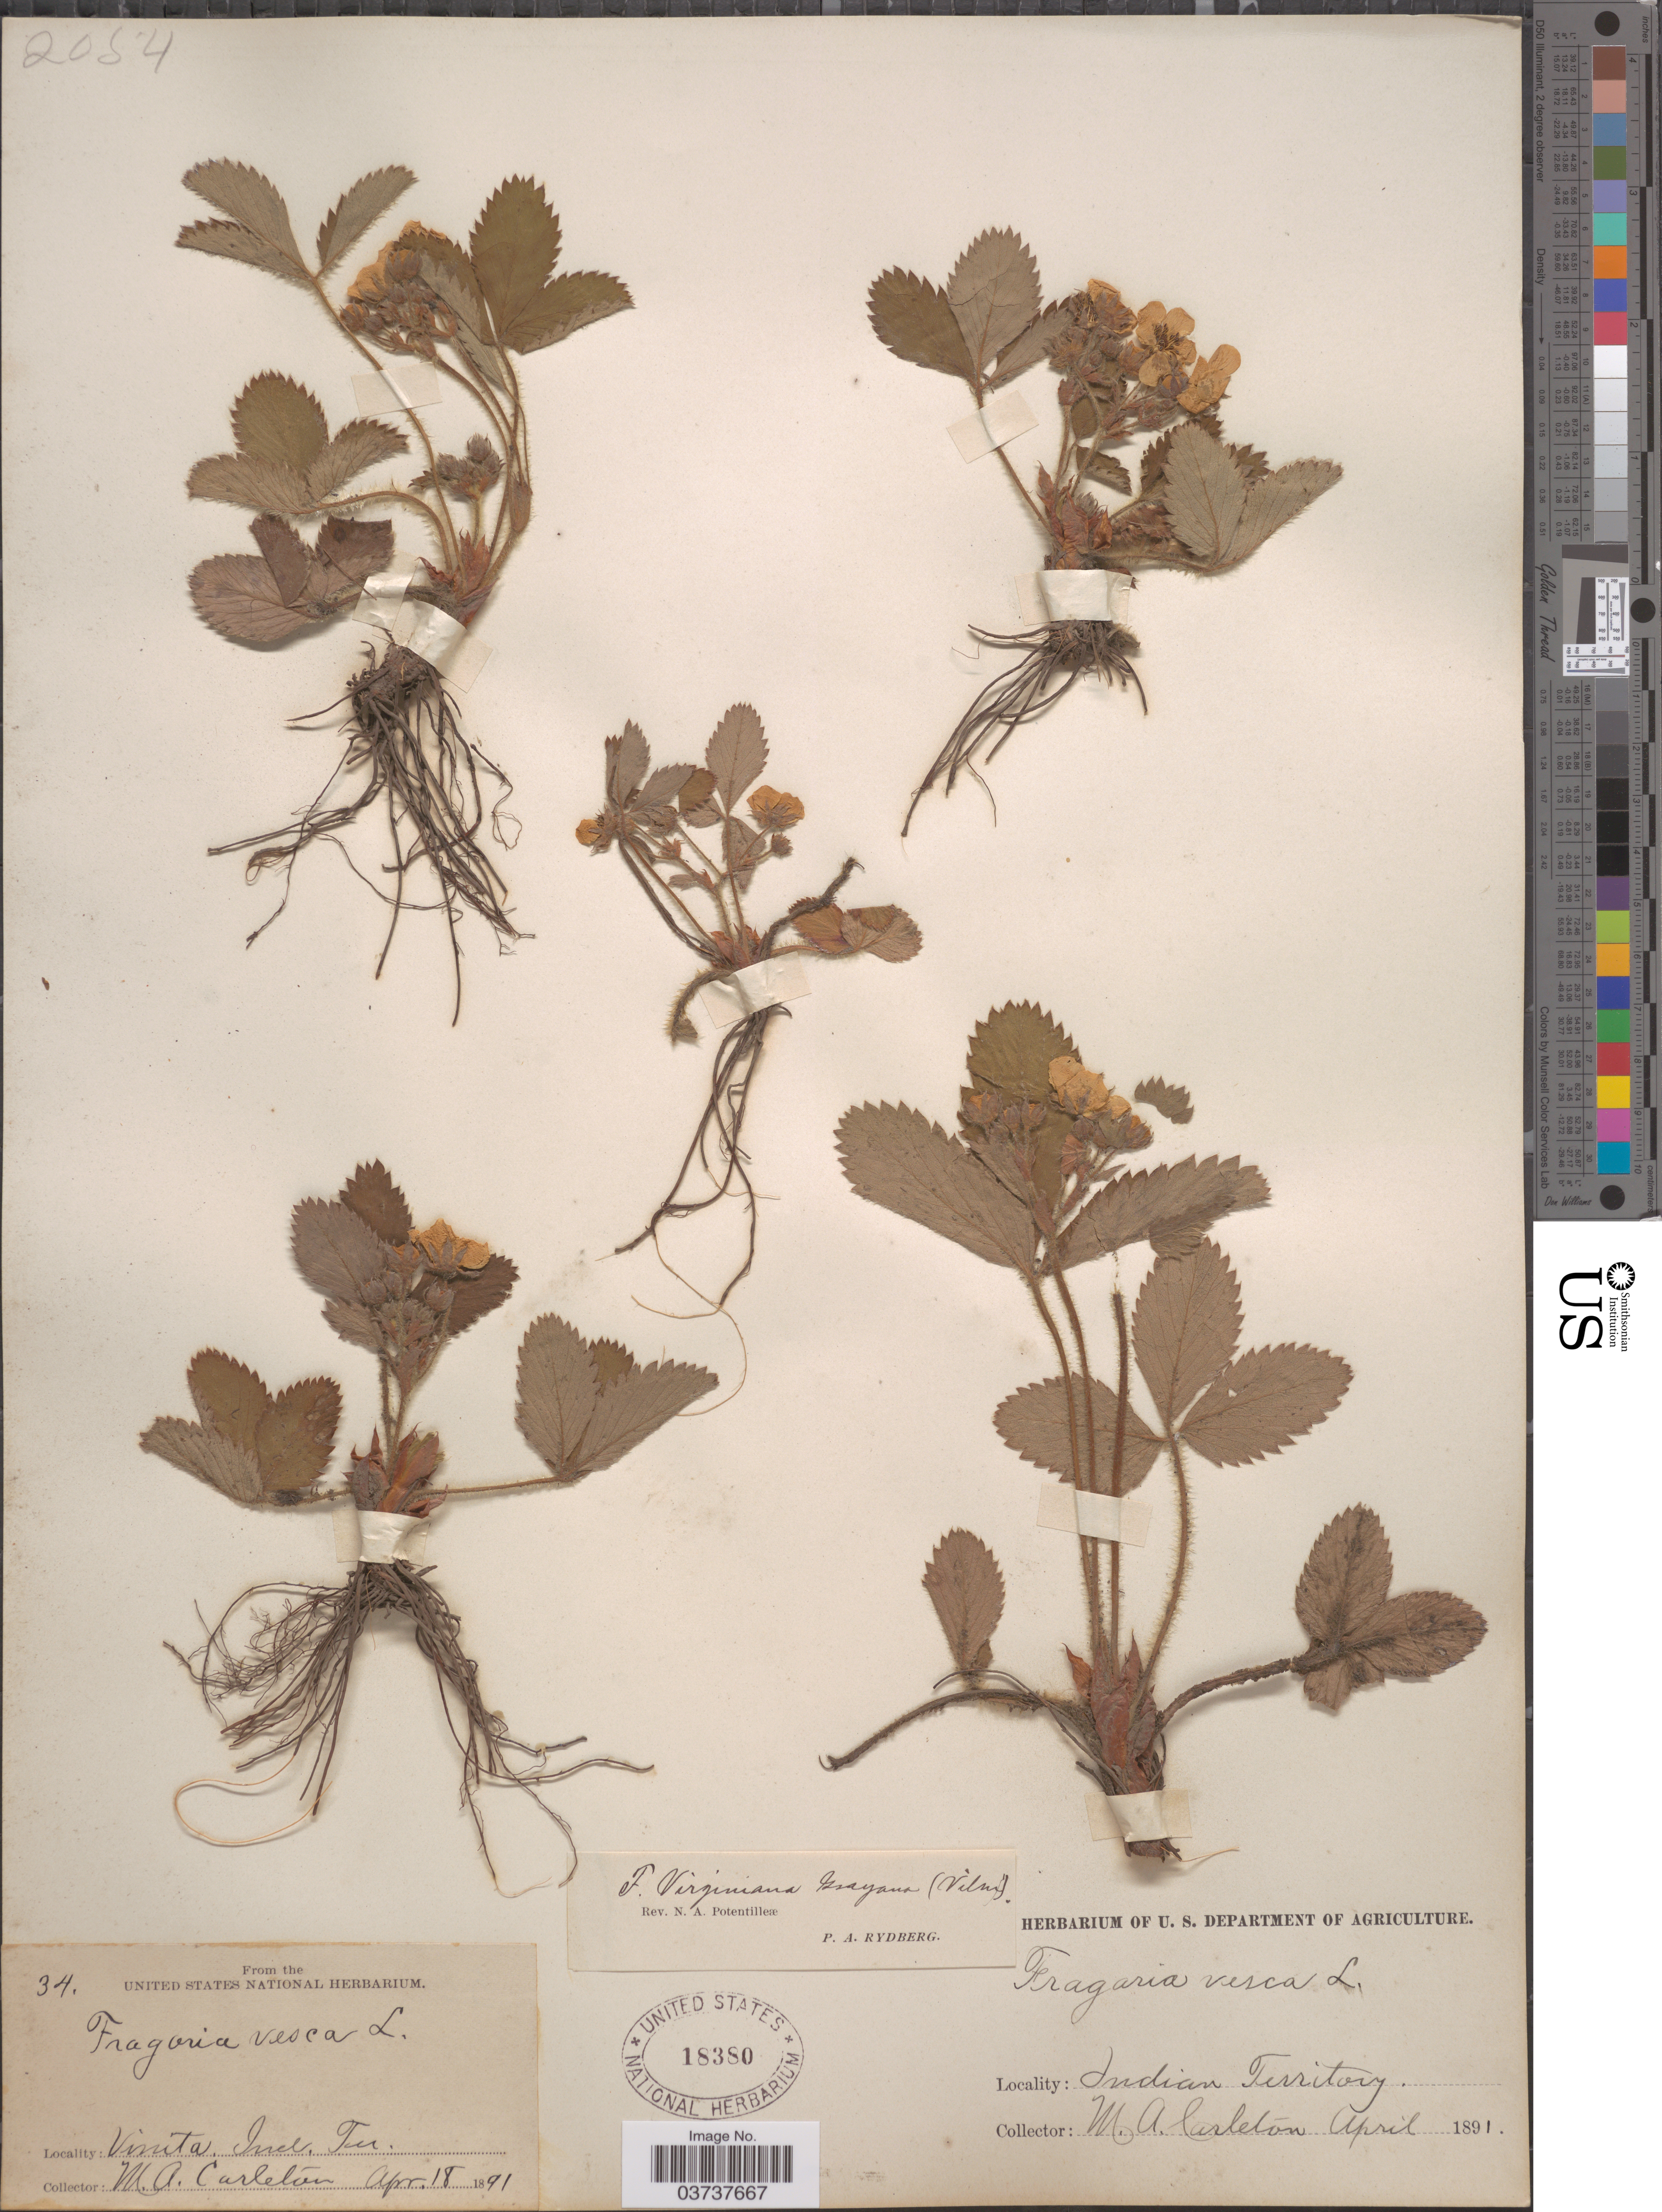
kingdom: Plantae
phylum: Tracheophyta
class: Magnoliopsida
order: Rosales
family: Rosaceae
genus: Fragaria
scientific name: Fragaria virginiana var. grayana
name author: (E. Vilm. ex Gay) Rydb.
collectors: M. A. Carleton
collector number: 34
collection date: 1891-04-18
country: United States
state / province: Oklahoma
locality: Vinita, Indian Territory.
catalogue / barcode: US 18380